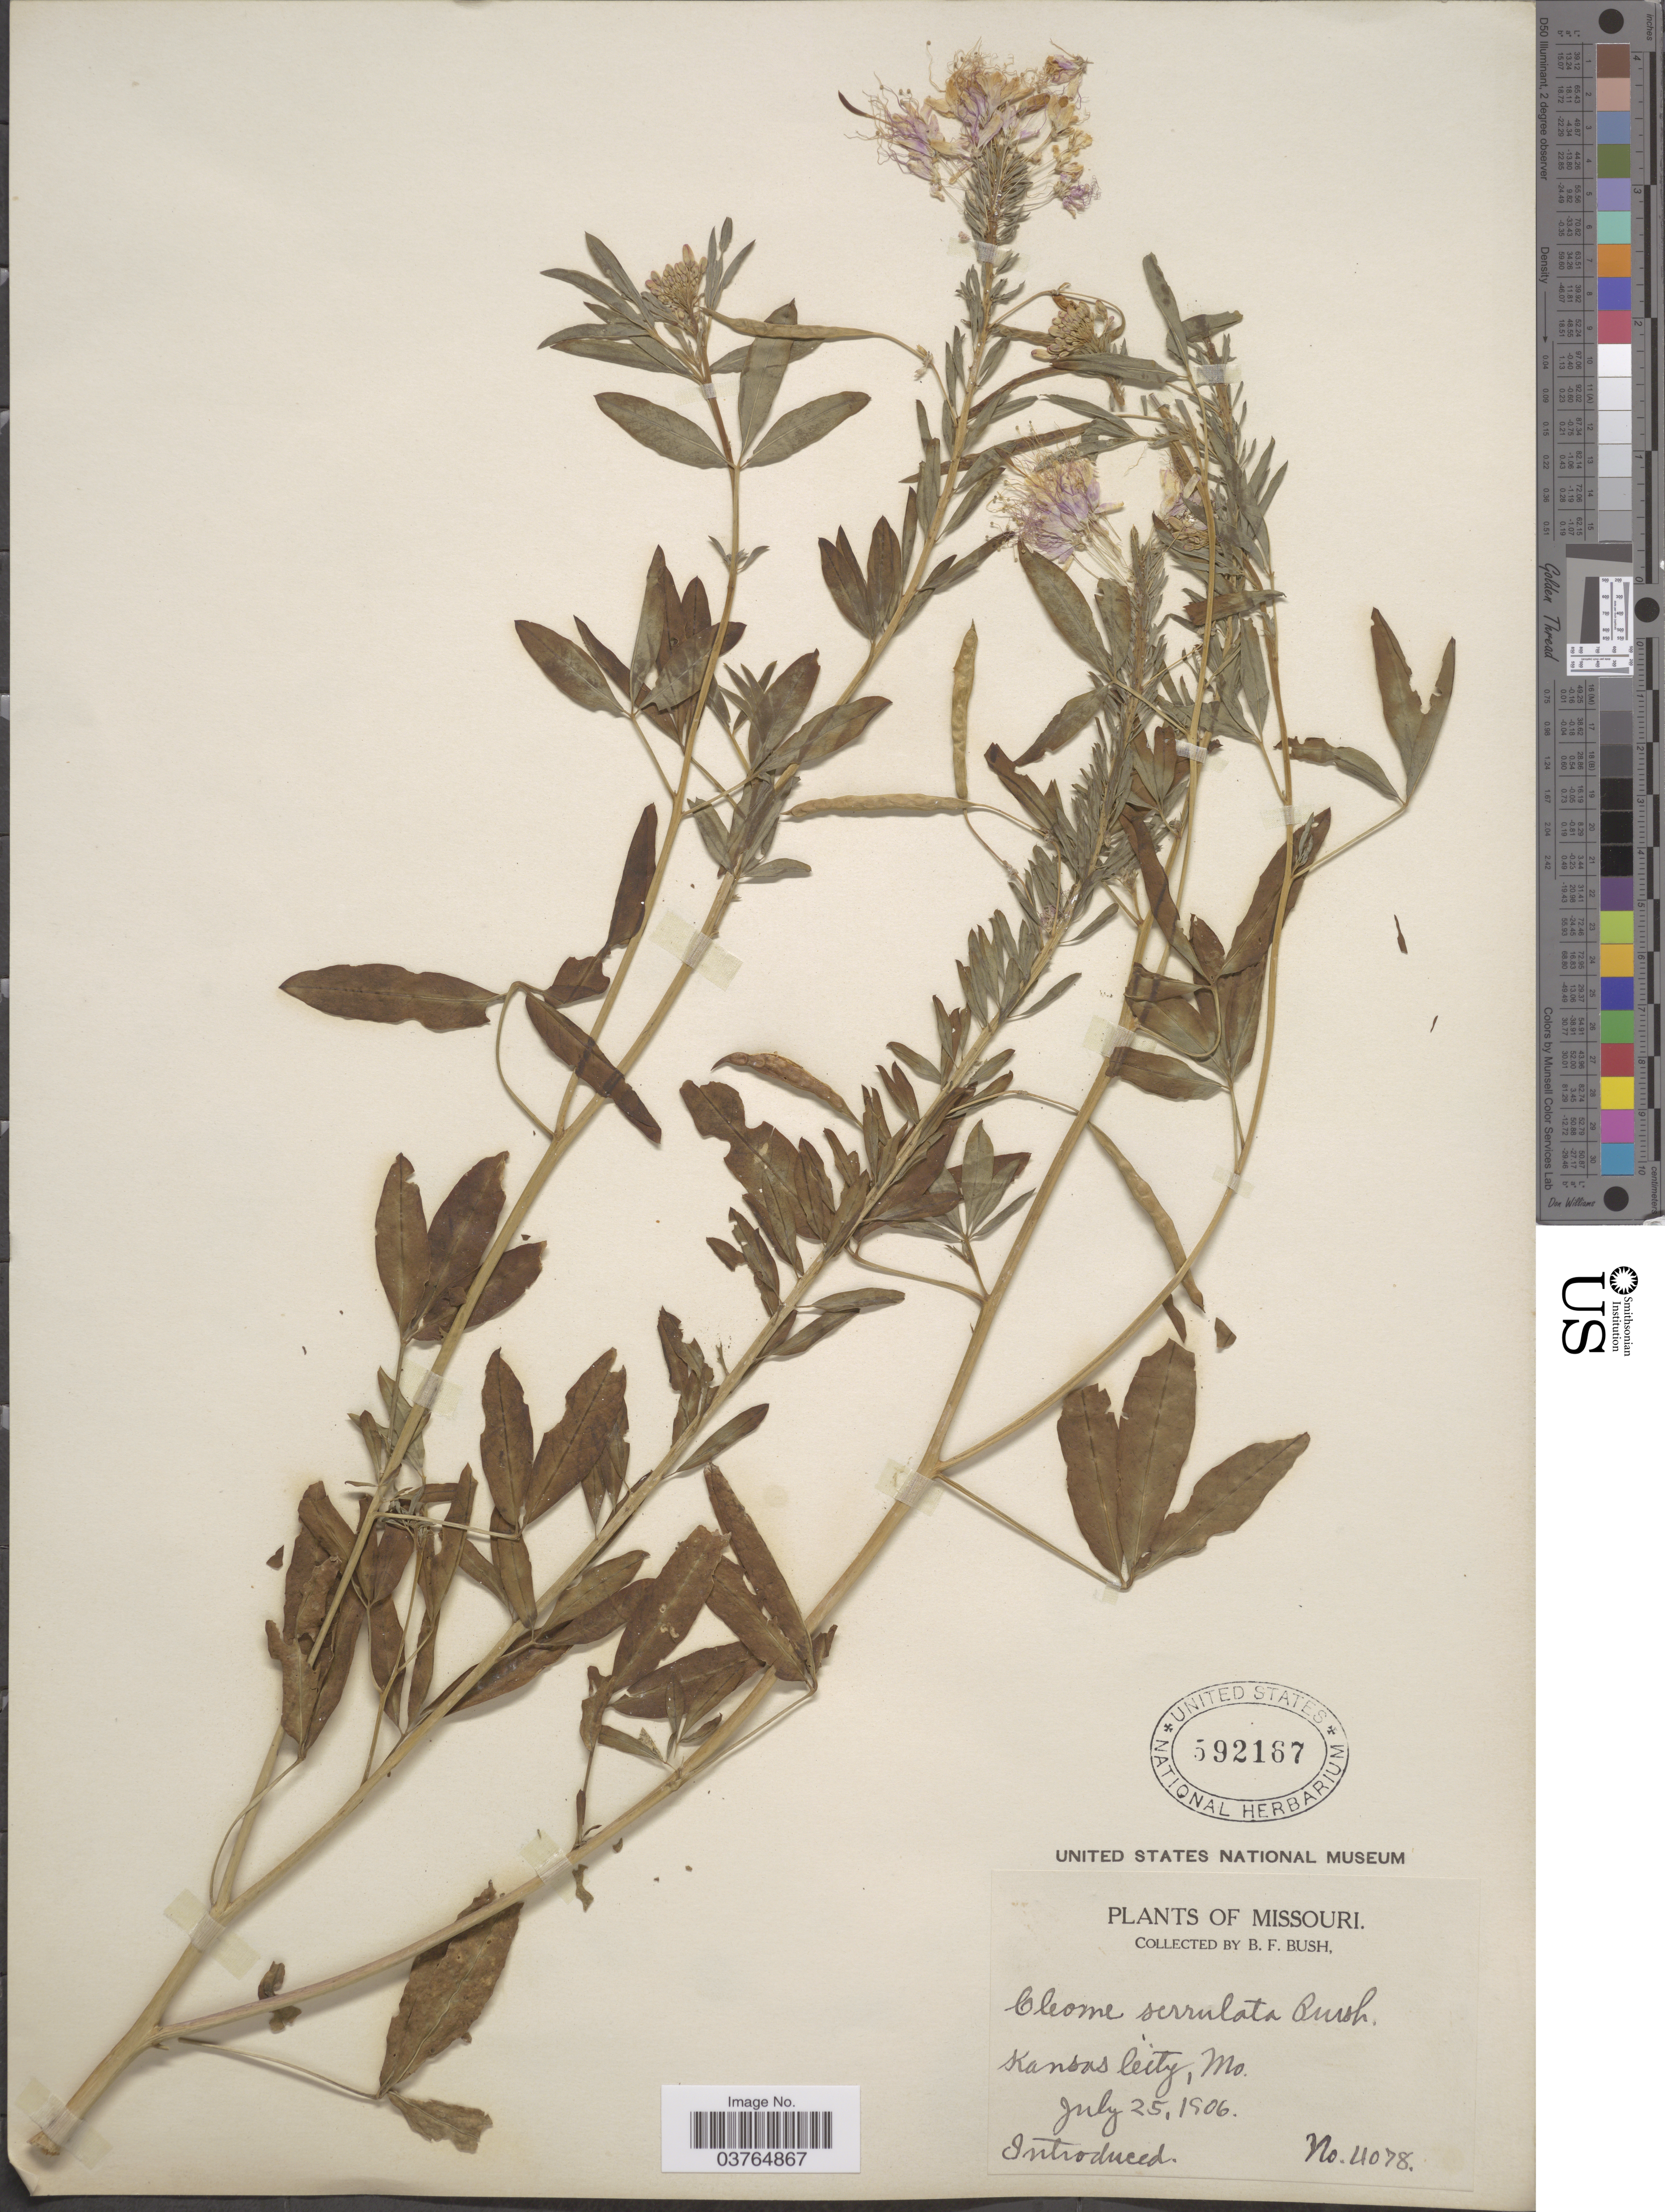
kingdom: Plantae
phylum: Tracheophyta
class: Magnoliopsida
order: Brassicales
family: Cleomaceae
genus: Cleomella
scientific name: Cleomella serrulata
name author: (Pursh) Roalson & J.C. Hall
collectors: B. F. Bush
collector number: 4078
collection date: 1906-07-25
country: United States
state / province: Missouri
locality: Kansas City.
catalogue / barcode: US 592167